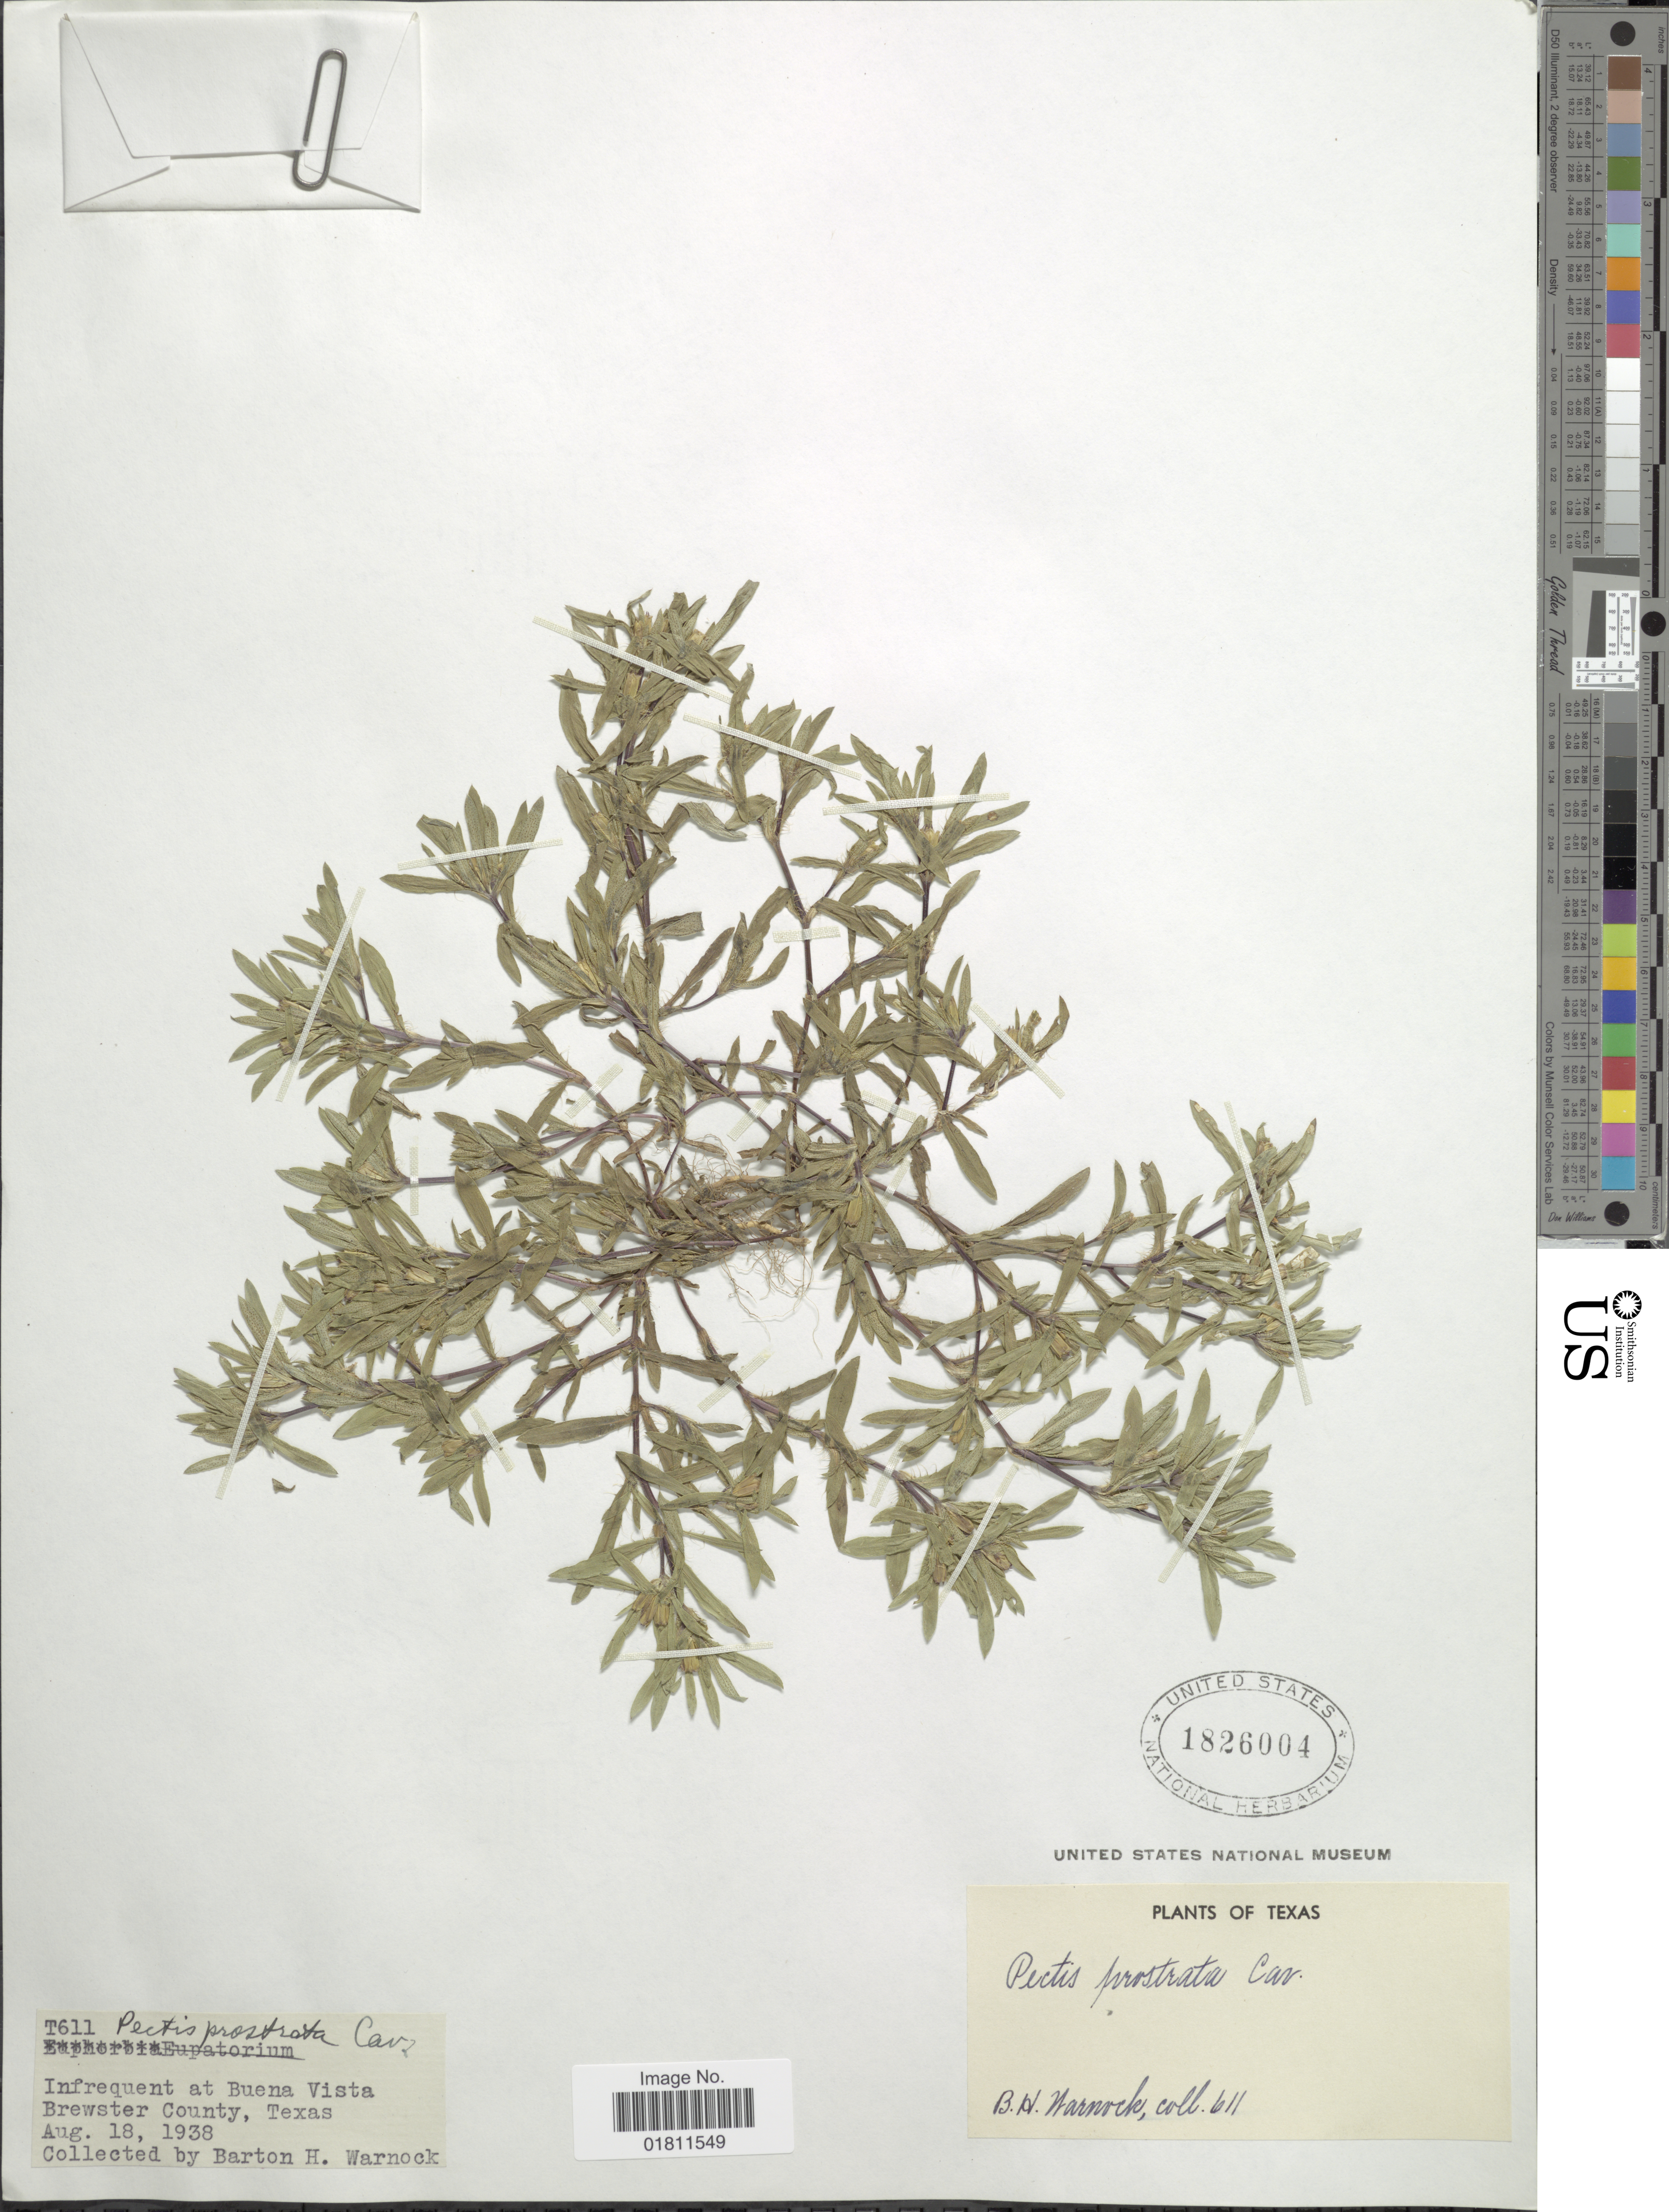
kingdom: Plantae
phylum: Tracheophyta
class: Magnoliopsida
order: Asterales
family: Asteraceae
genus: Pectis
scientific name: Pectis prostrata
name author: Cav.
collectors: B. H. Warnock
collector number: T611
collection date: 1938-08-18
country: United States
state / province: Texas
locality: Infrequent at Buena Vista, Brewster County, Texas.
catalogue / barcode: US 1826004